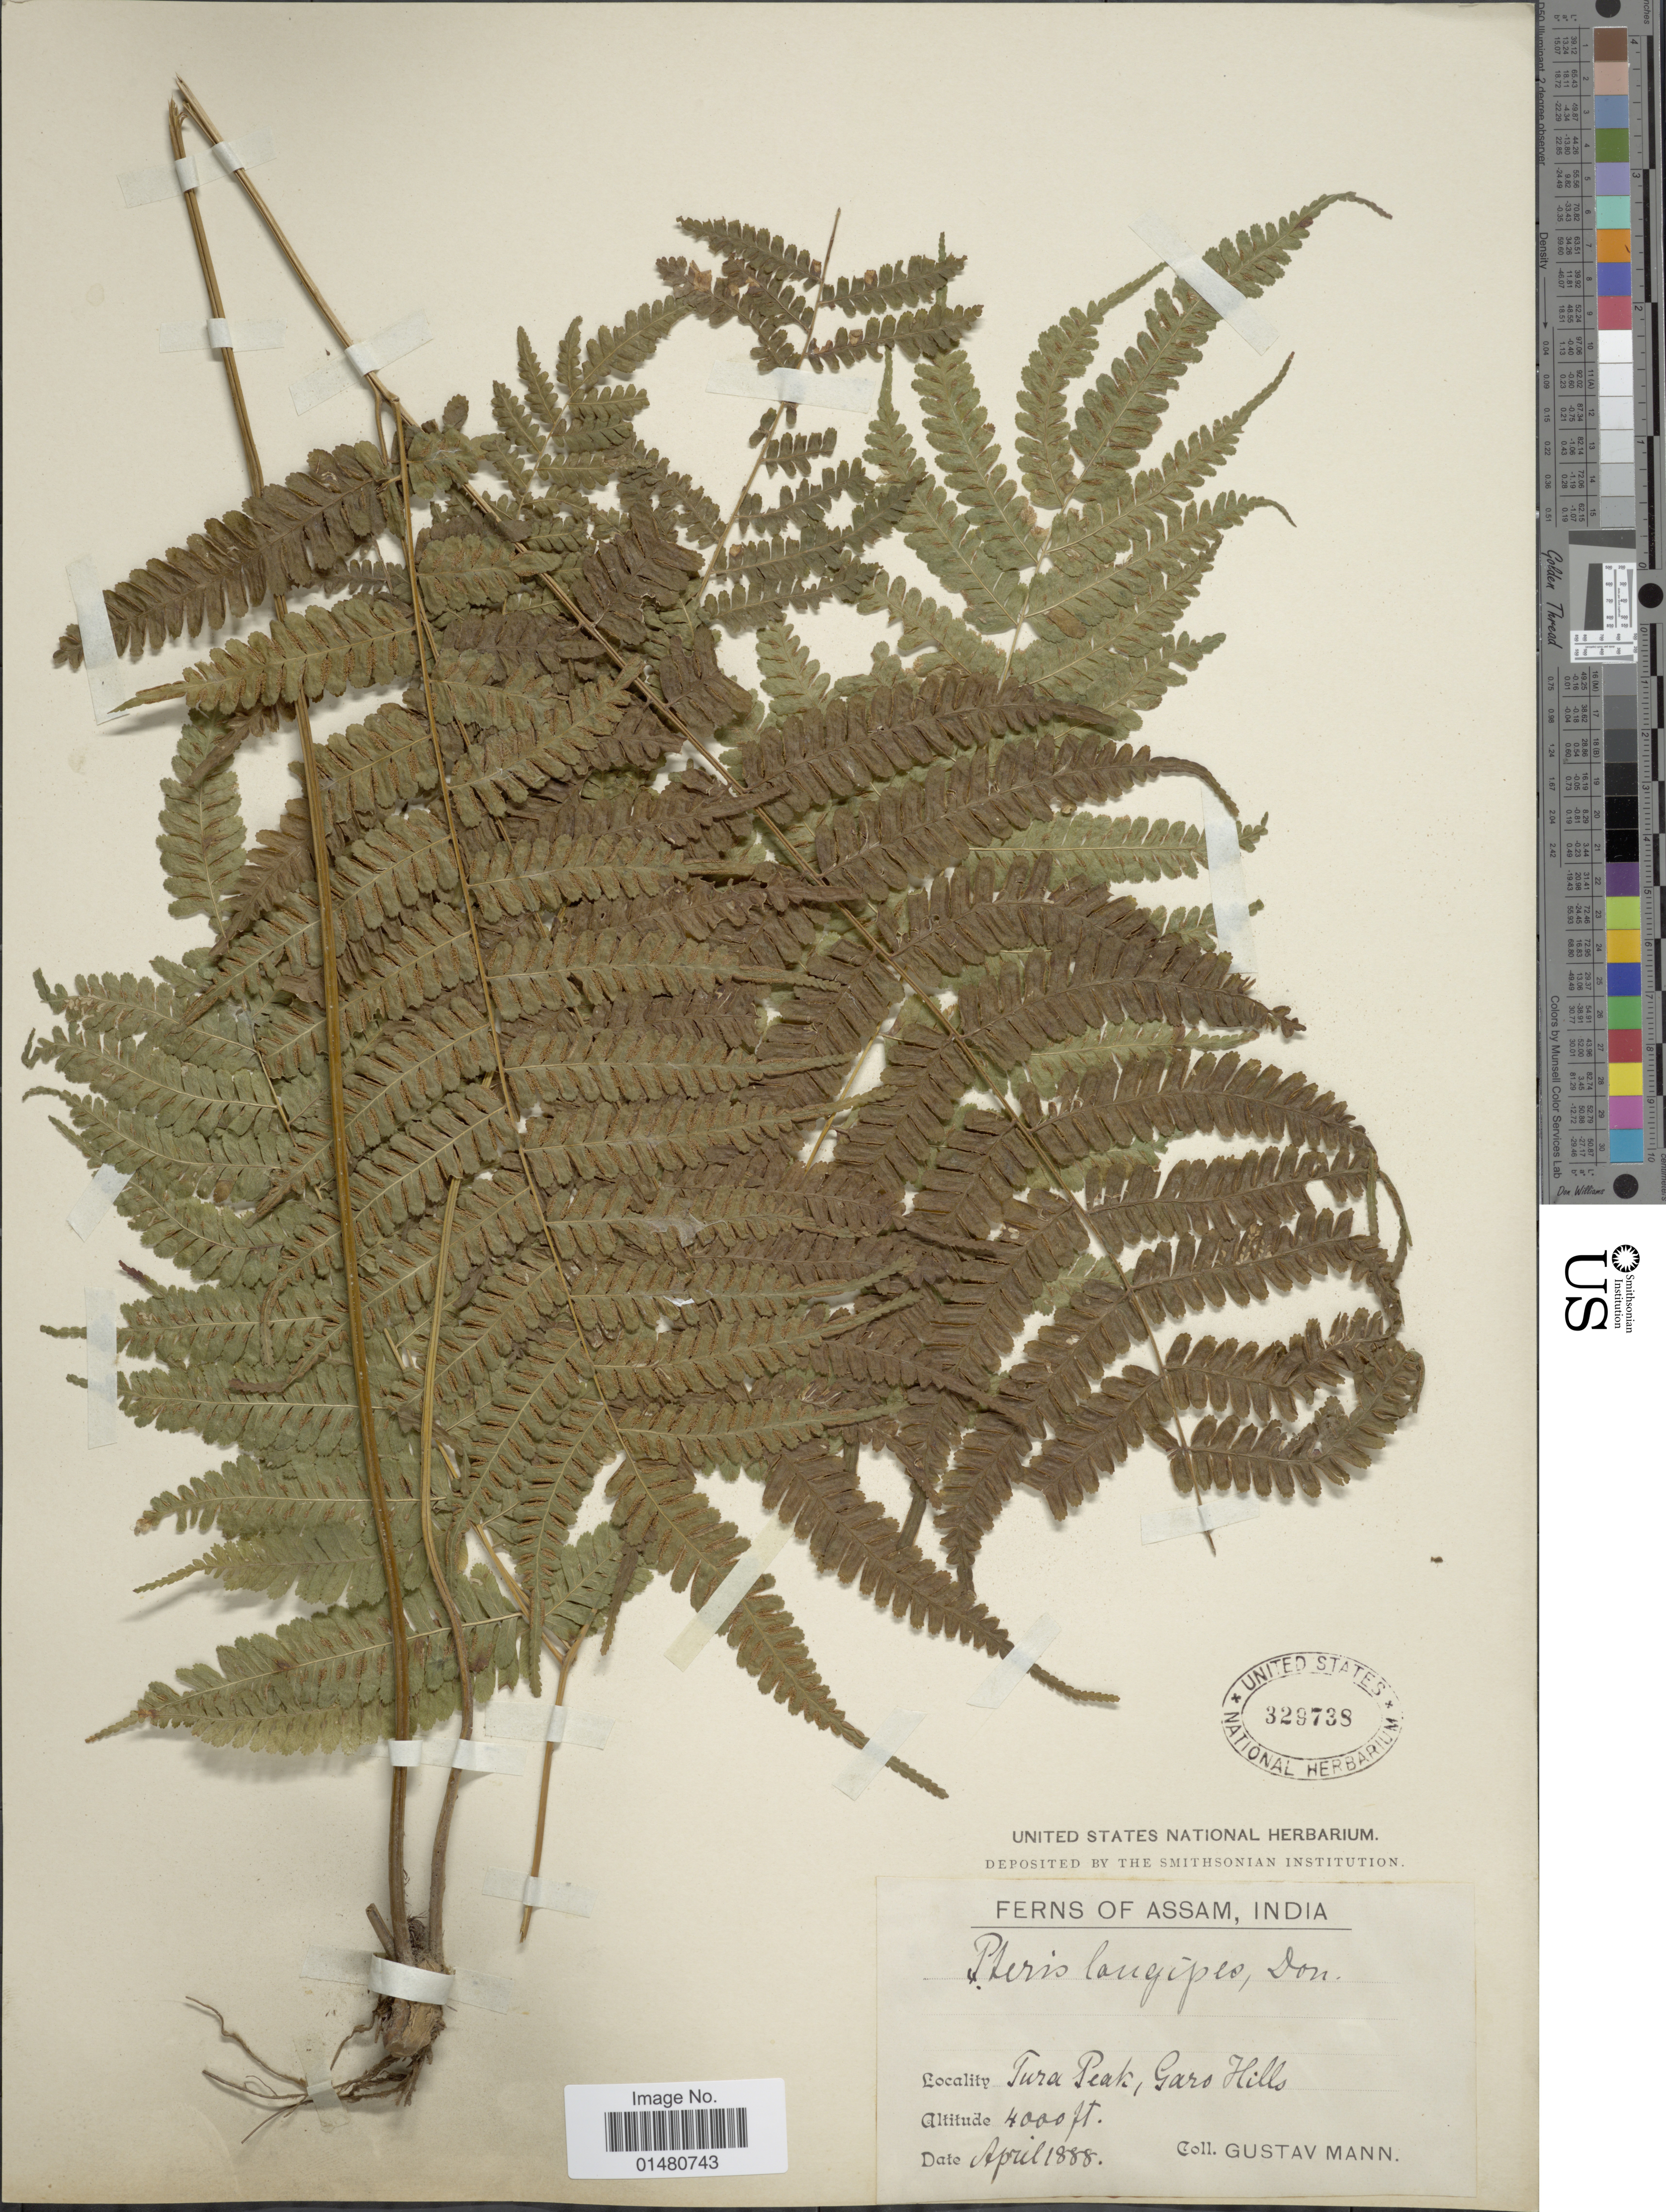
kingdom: Plantae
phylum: Tracheophyta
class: Polypodiopsida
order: Polypodiales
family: Pteridaceae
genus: Pteris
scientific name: Pteris longipes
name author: D. Don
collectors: G. Mann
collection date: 1888-04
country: India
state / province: Meghalaya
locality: Assam, Tura Peak, Garo Hills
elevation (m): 1219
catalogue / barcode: US 329738